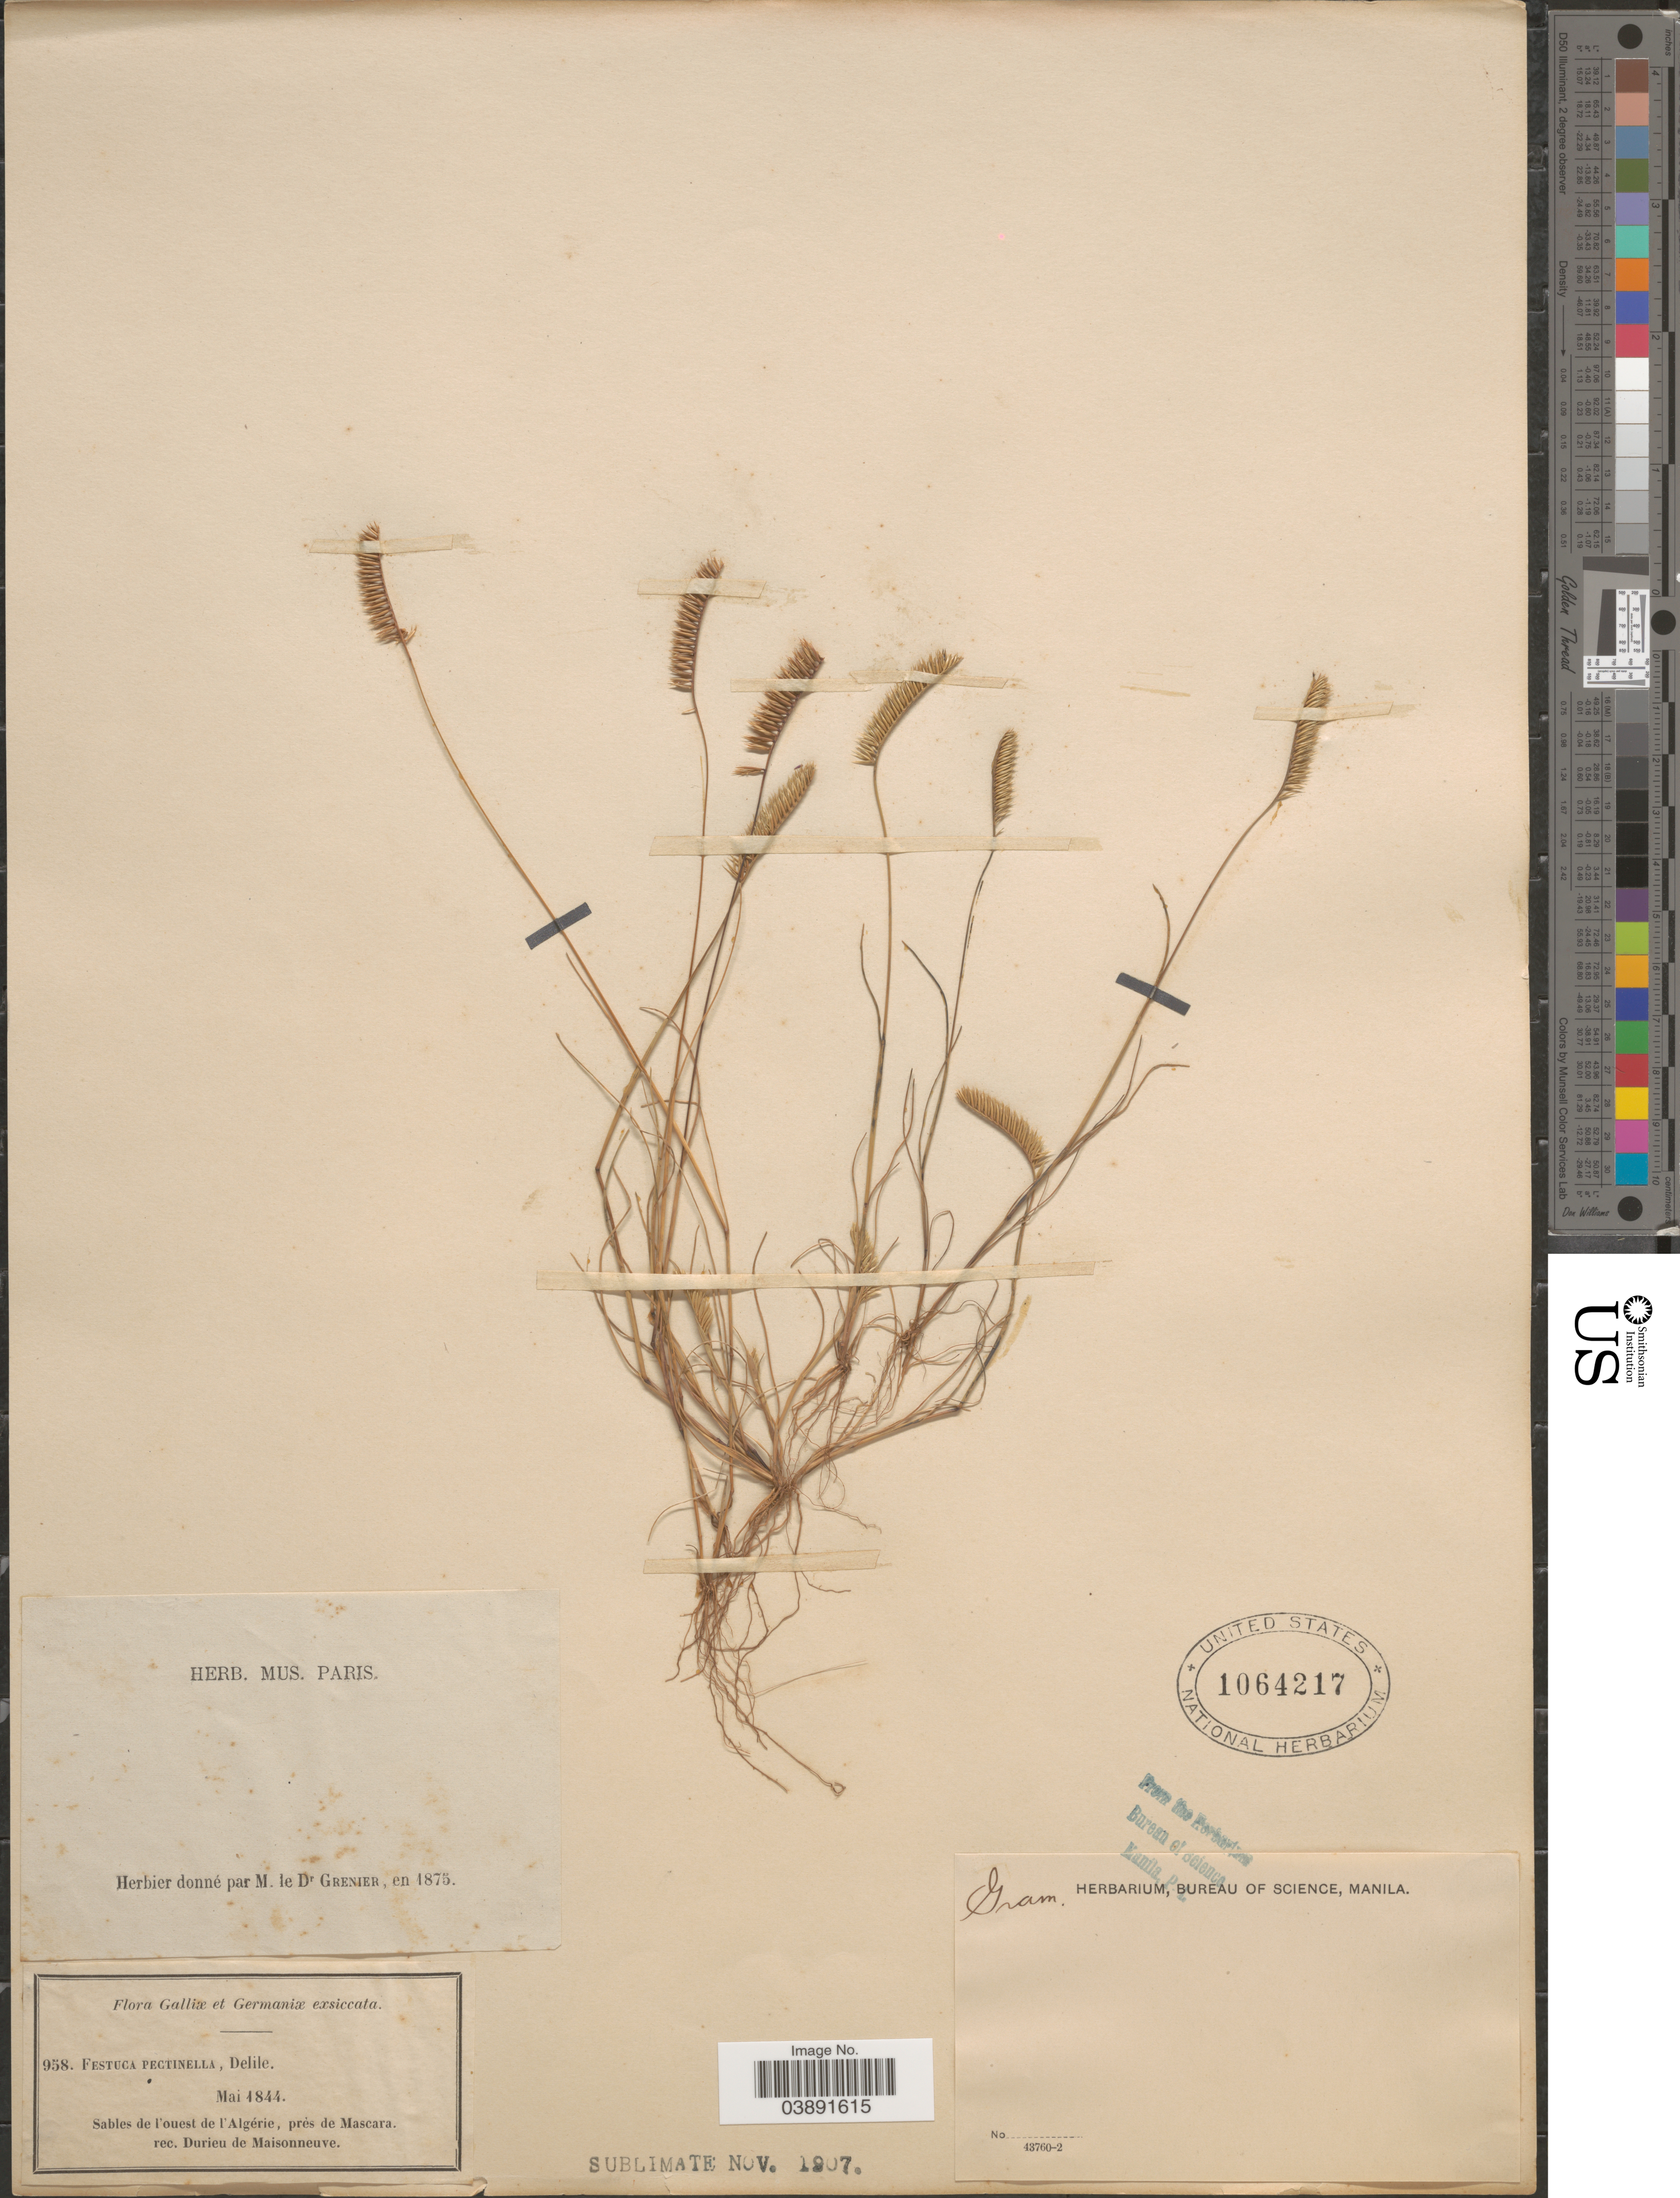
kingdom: Plantae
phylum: Tracheophyta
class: Liliopsida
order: Poales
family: Poaceae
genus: Festuca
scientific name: Festuca pectinella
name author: Delile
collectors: M. C. Durieu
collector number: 958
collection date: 1844-05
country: Algeria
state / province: Muaskar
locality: Galliæ et Germaniæ.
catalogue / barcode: US 1064217